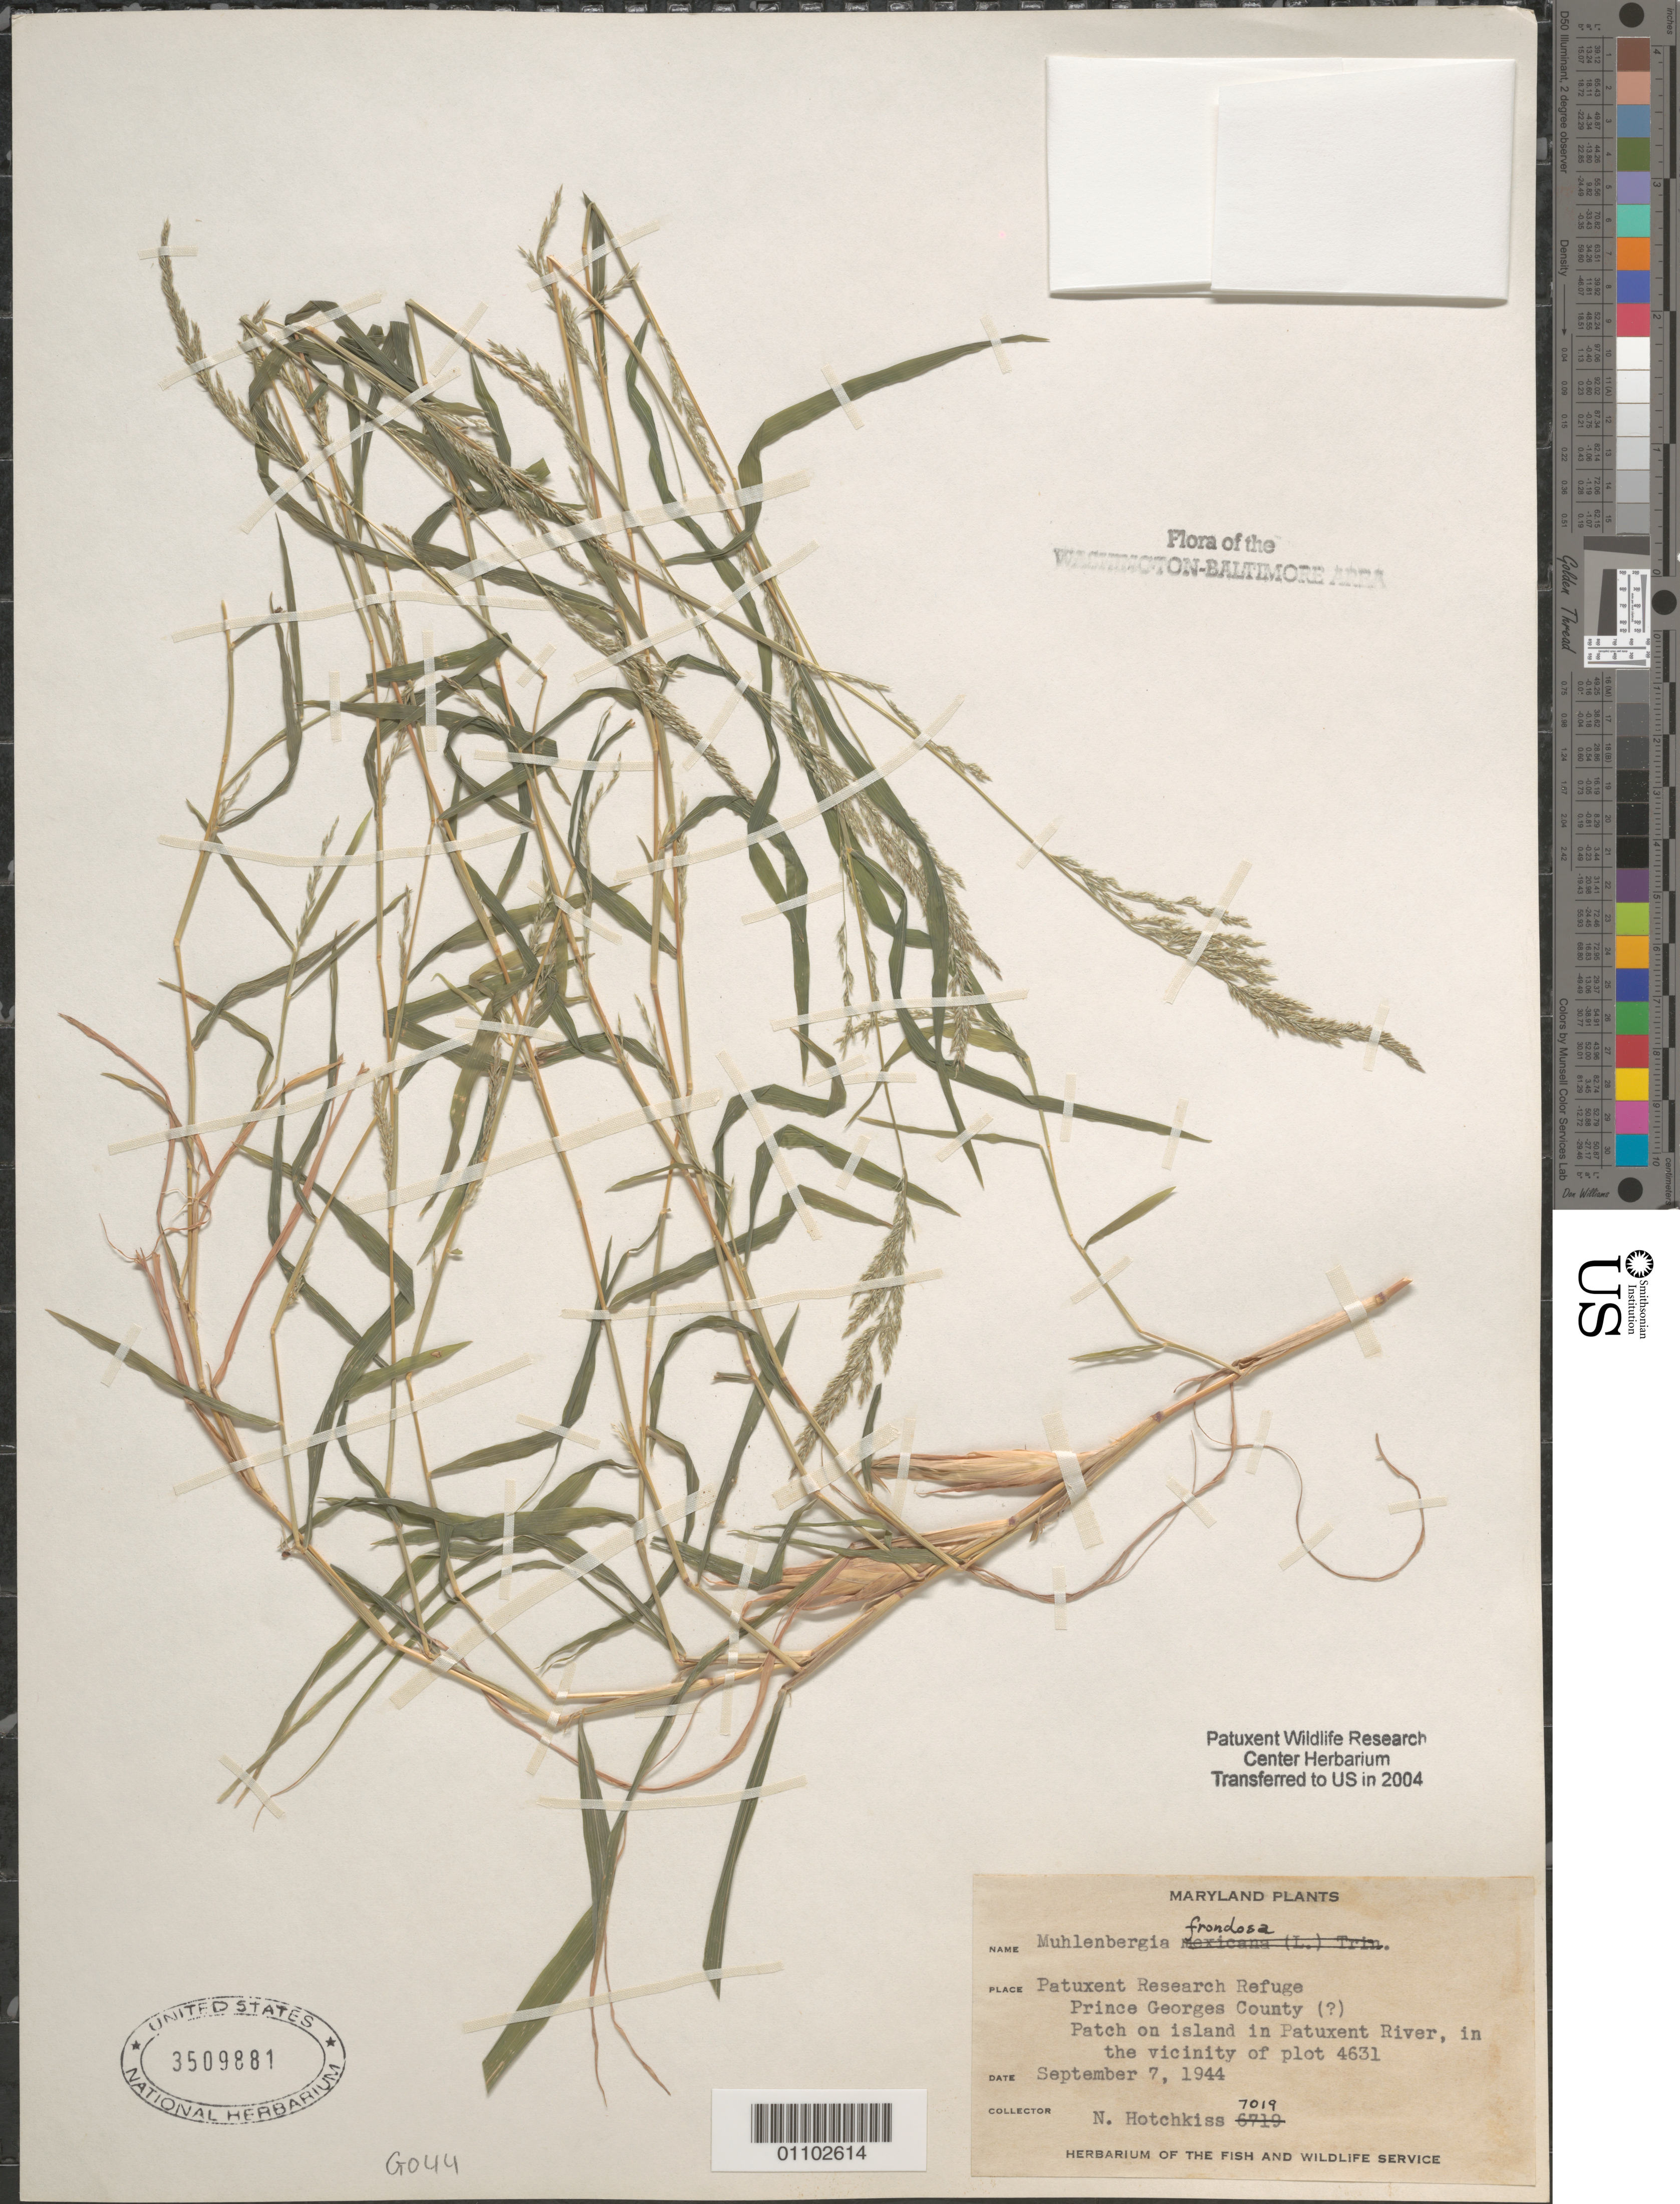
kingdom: Plantae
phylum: Tracheophyta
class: Liliopsida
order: Poales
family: Poaceae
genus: Muhlenbergia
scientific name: Muhlenbergia frondosa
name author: (Poir.) Fernald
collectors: N. Hotchkiss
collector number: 7019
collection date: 1944-09-07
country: United States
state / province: Maryland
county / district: Prince George's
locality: Patuxent Research Refuge, Patuxent River, in the vicinity of plot 4631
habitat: Patch on island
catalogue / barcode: US 3509881